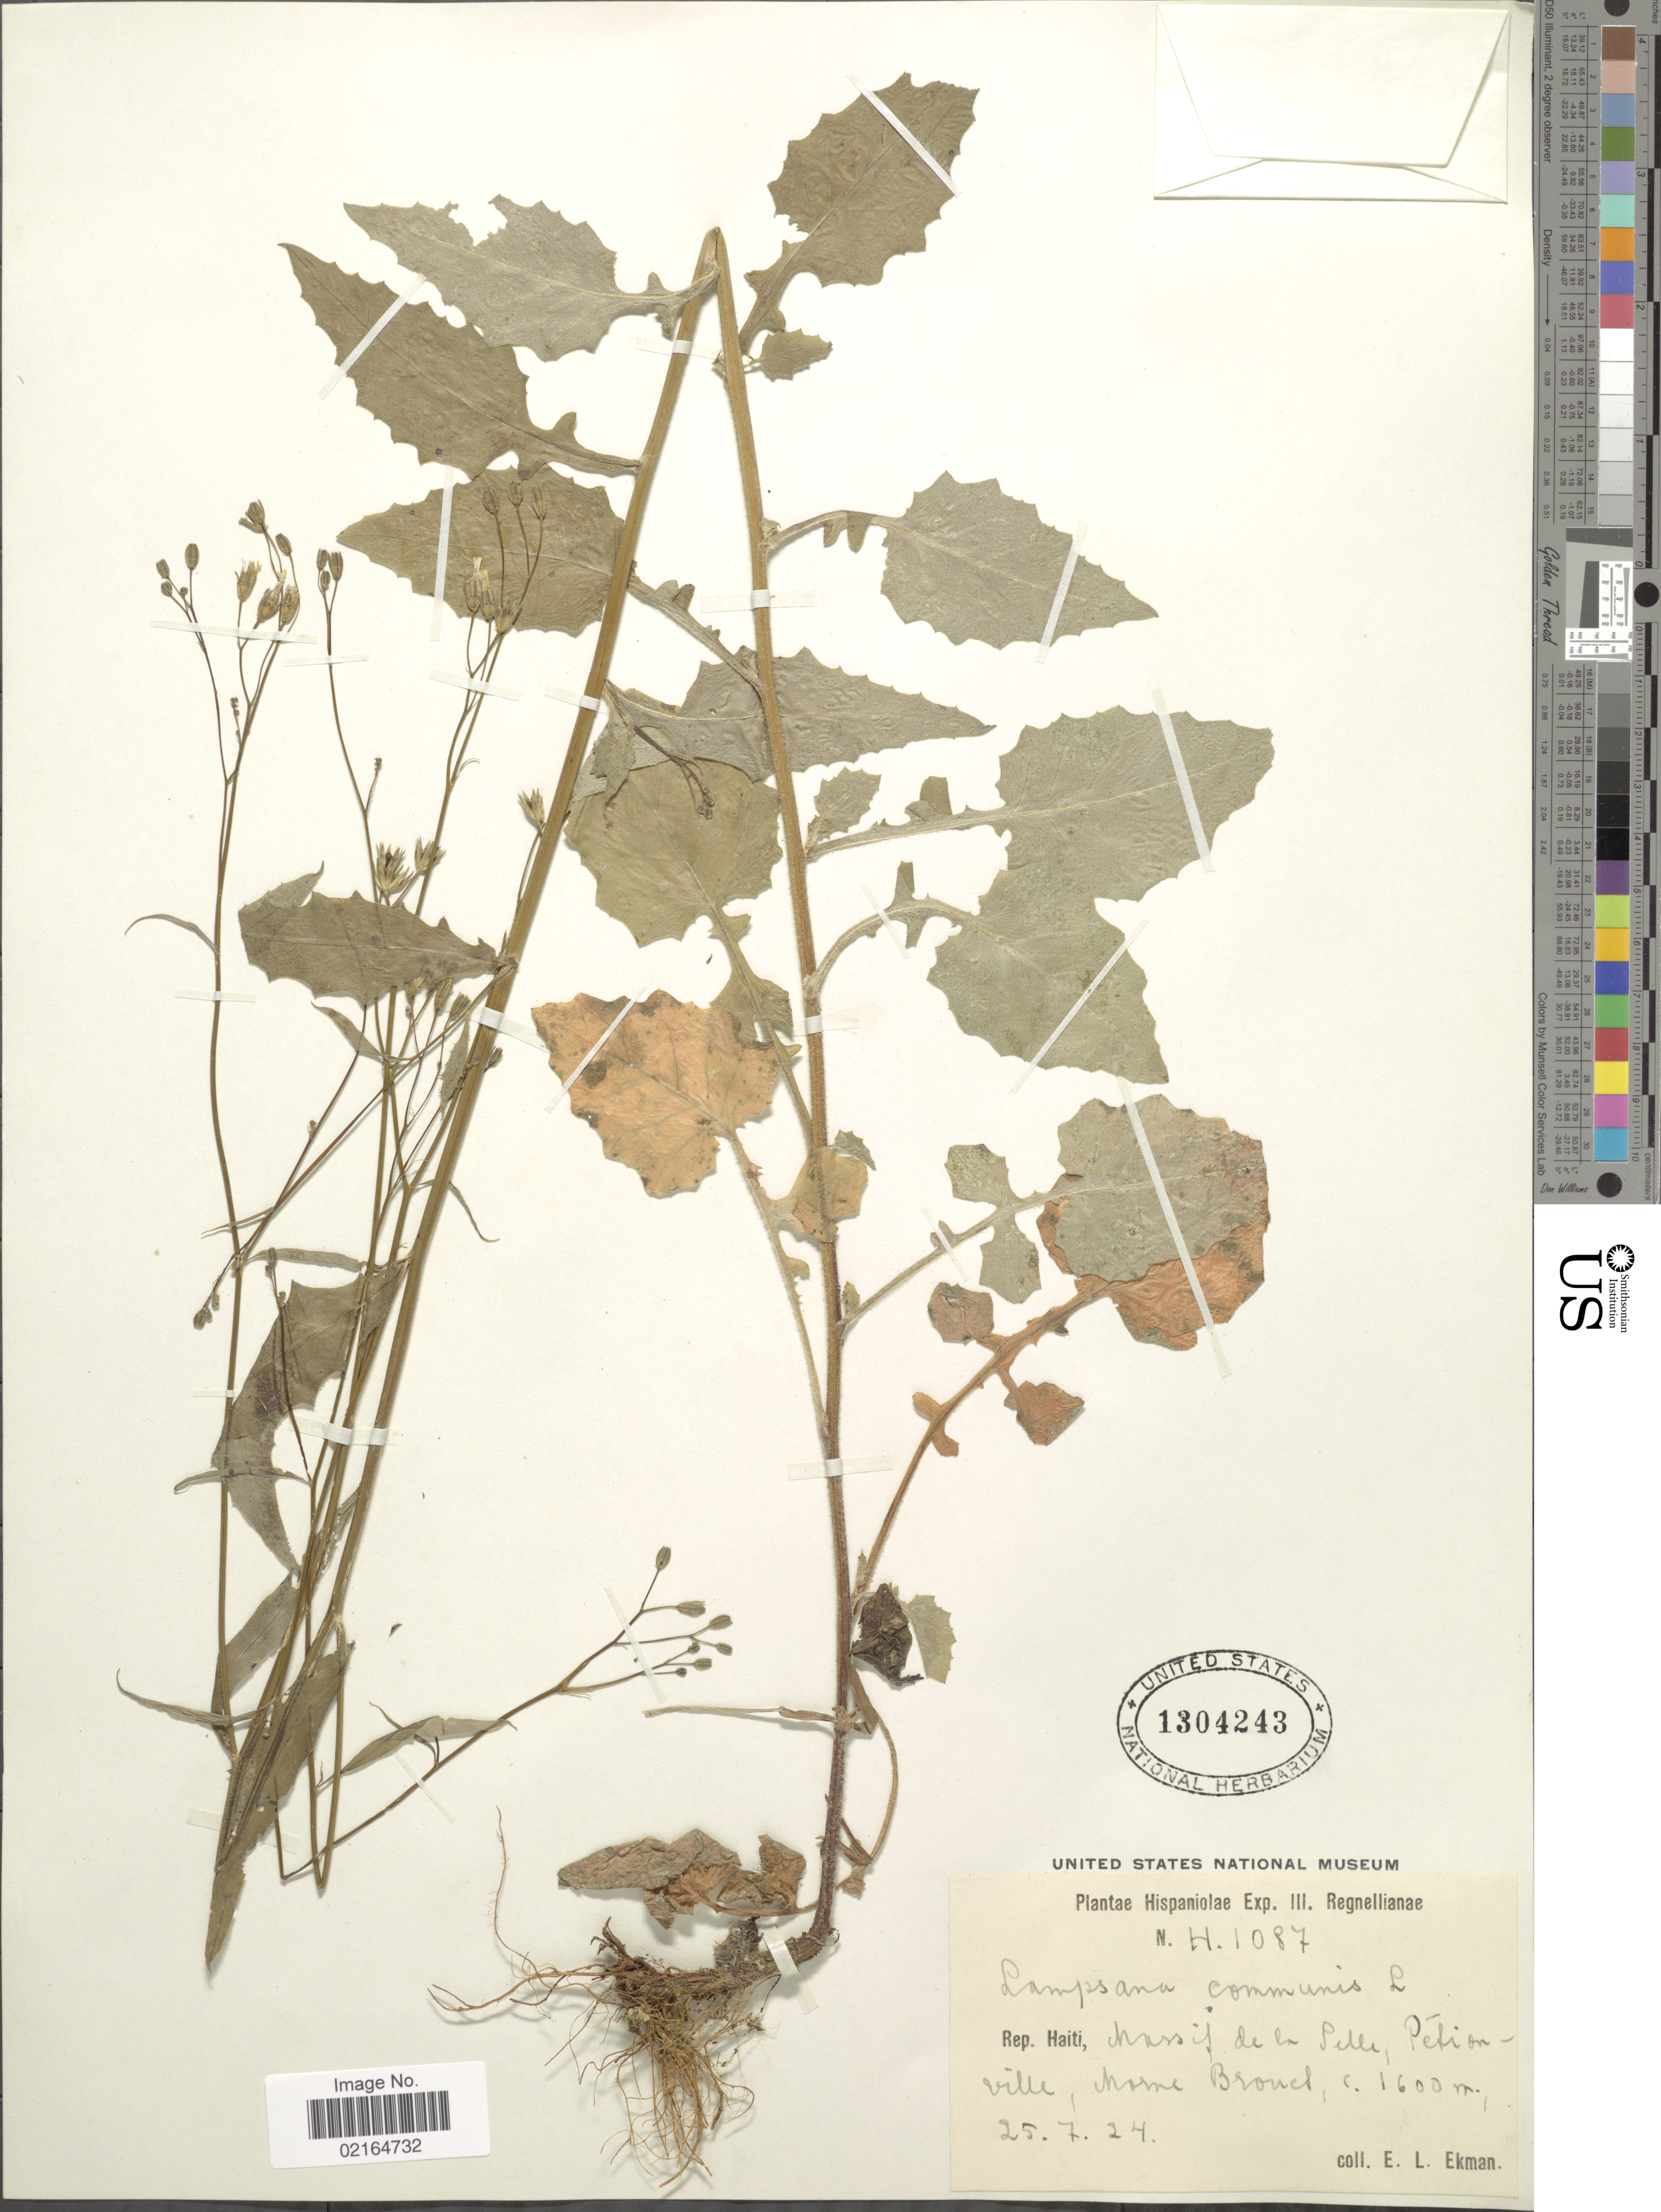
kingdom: Plantae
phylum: Tracheophyta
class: Magnoliopsida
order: Asterales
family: Asteraceae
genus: Lapsana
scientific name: Lapsana communis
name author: L.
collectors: E. L. Ekman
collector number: H.1087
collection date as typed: Transcribed d/m/y: 25/7/24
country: Haiti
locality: Hispaniolae, Massif de la Selle, Petionville, morne Brouet.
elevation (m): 1600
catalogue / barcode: US 1304243